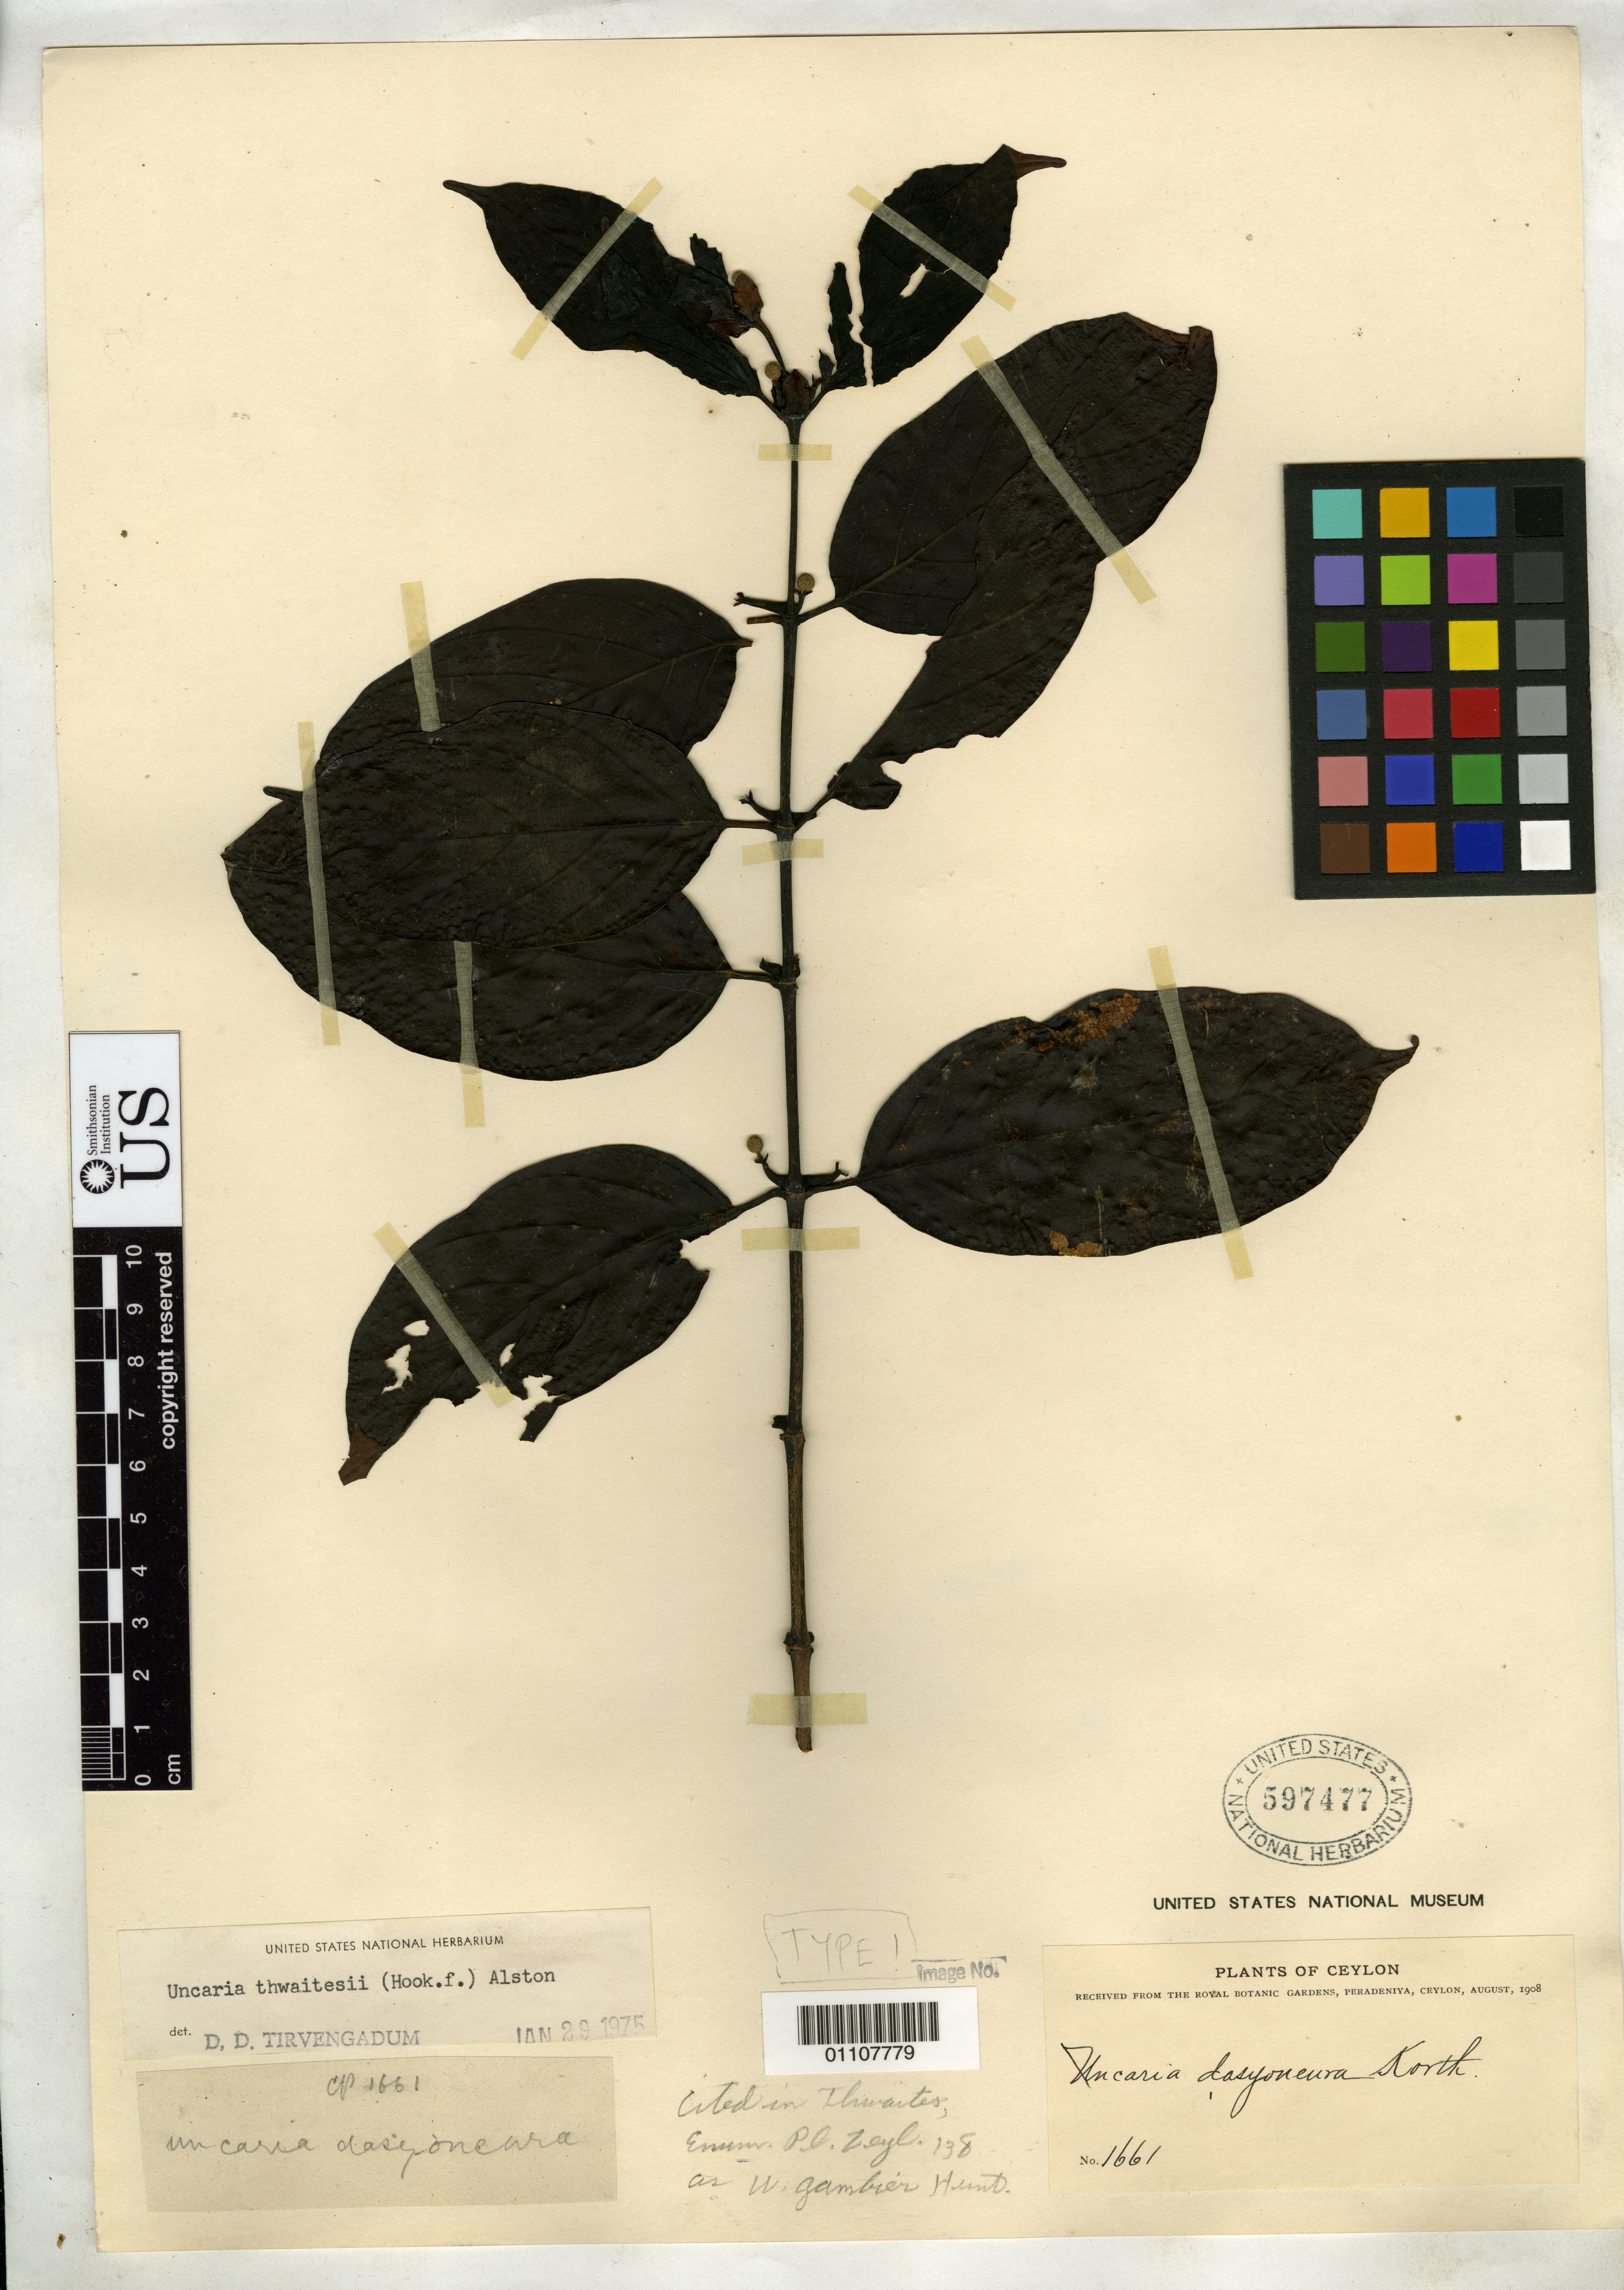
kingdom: Plantae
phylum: Tracheophyta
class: Magnoliopsida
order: Gentianales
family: Rubiaceae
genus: Uncaria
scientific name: Uncaria dasyoneura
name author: Korth.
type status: Type Collection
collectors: Royal Botanic Garden Edinburgh, Scotland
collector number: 1661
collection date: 1908-08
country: Sri Lanka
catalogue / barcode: US 597477